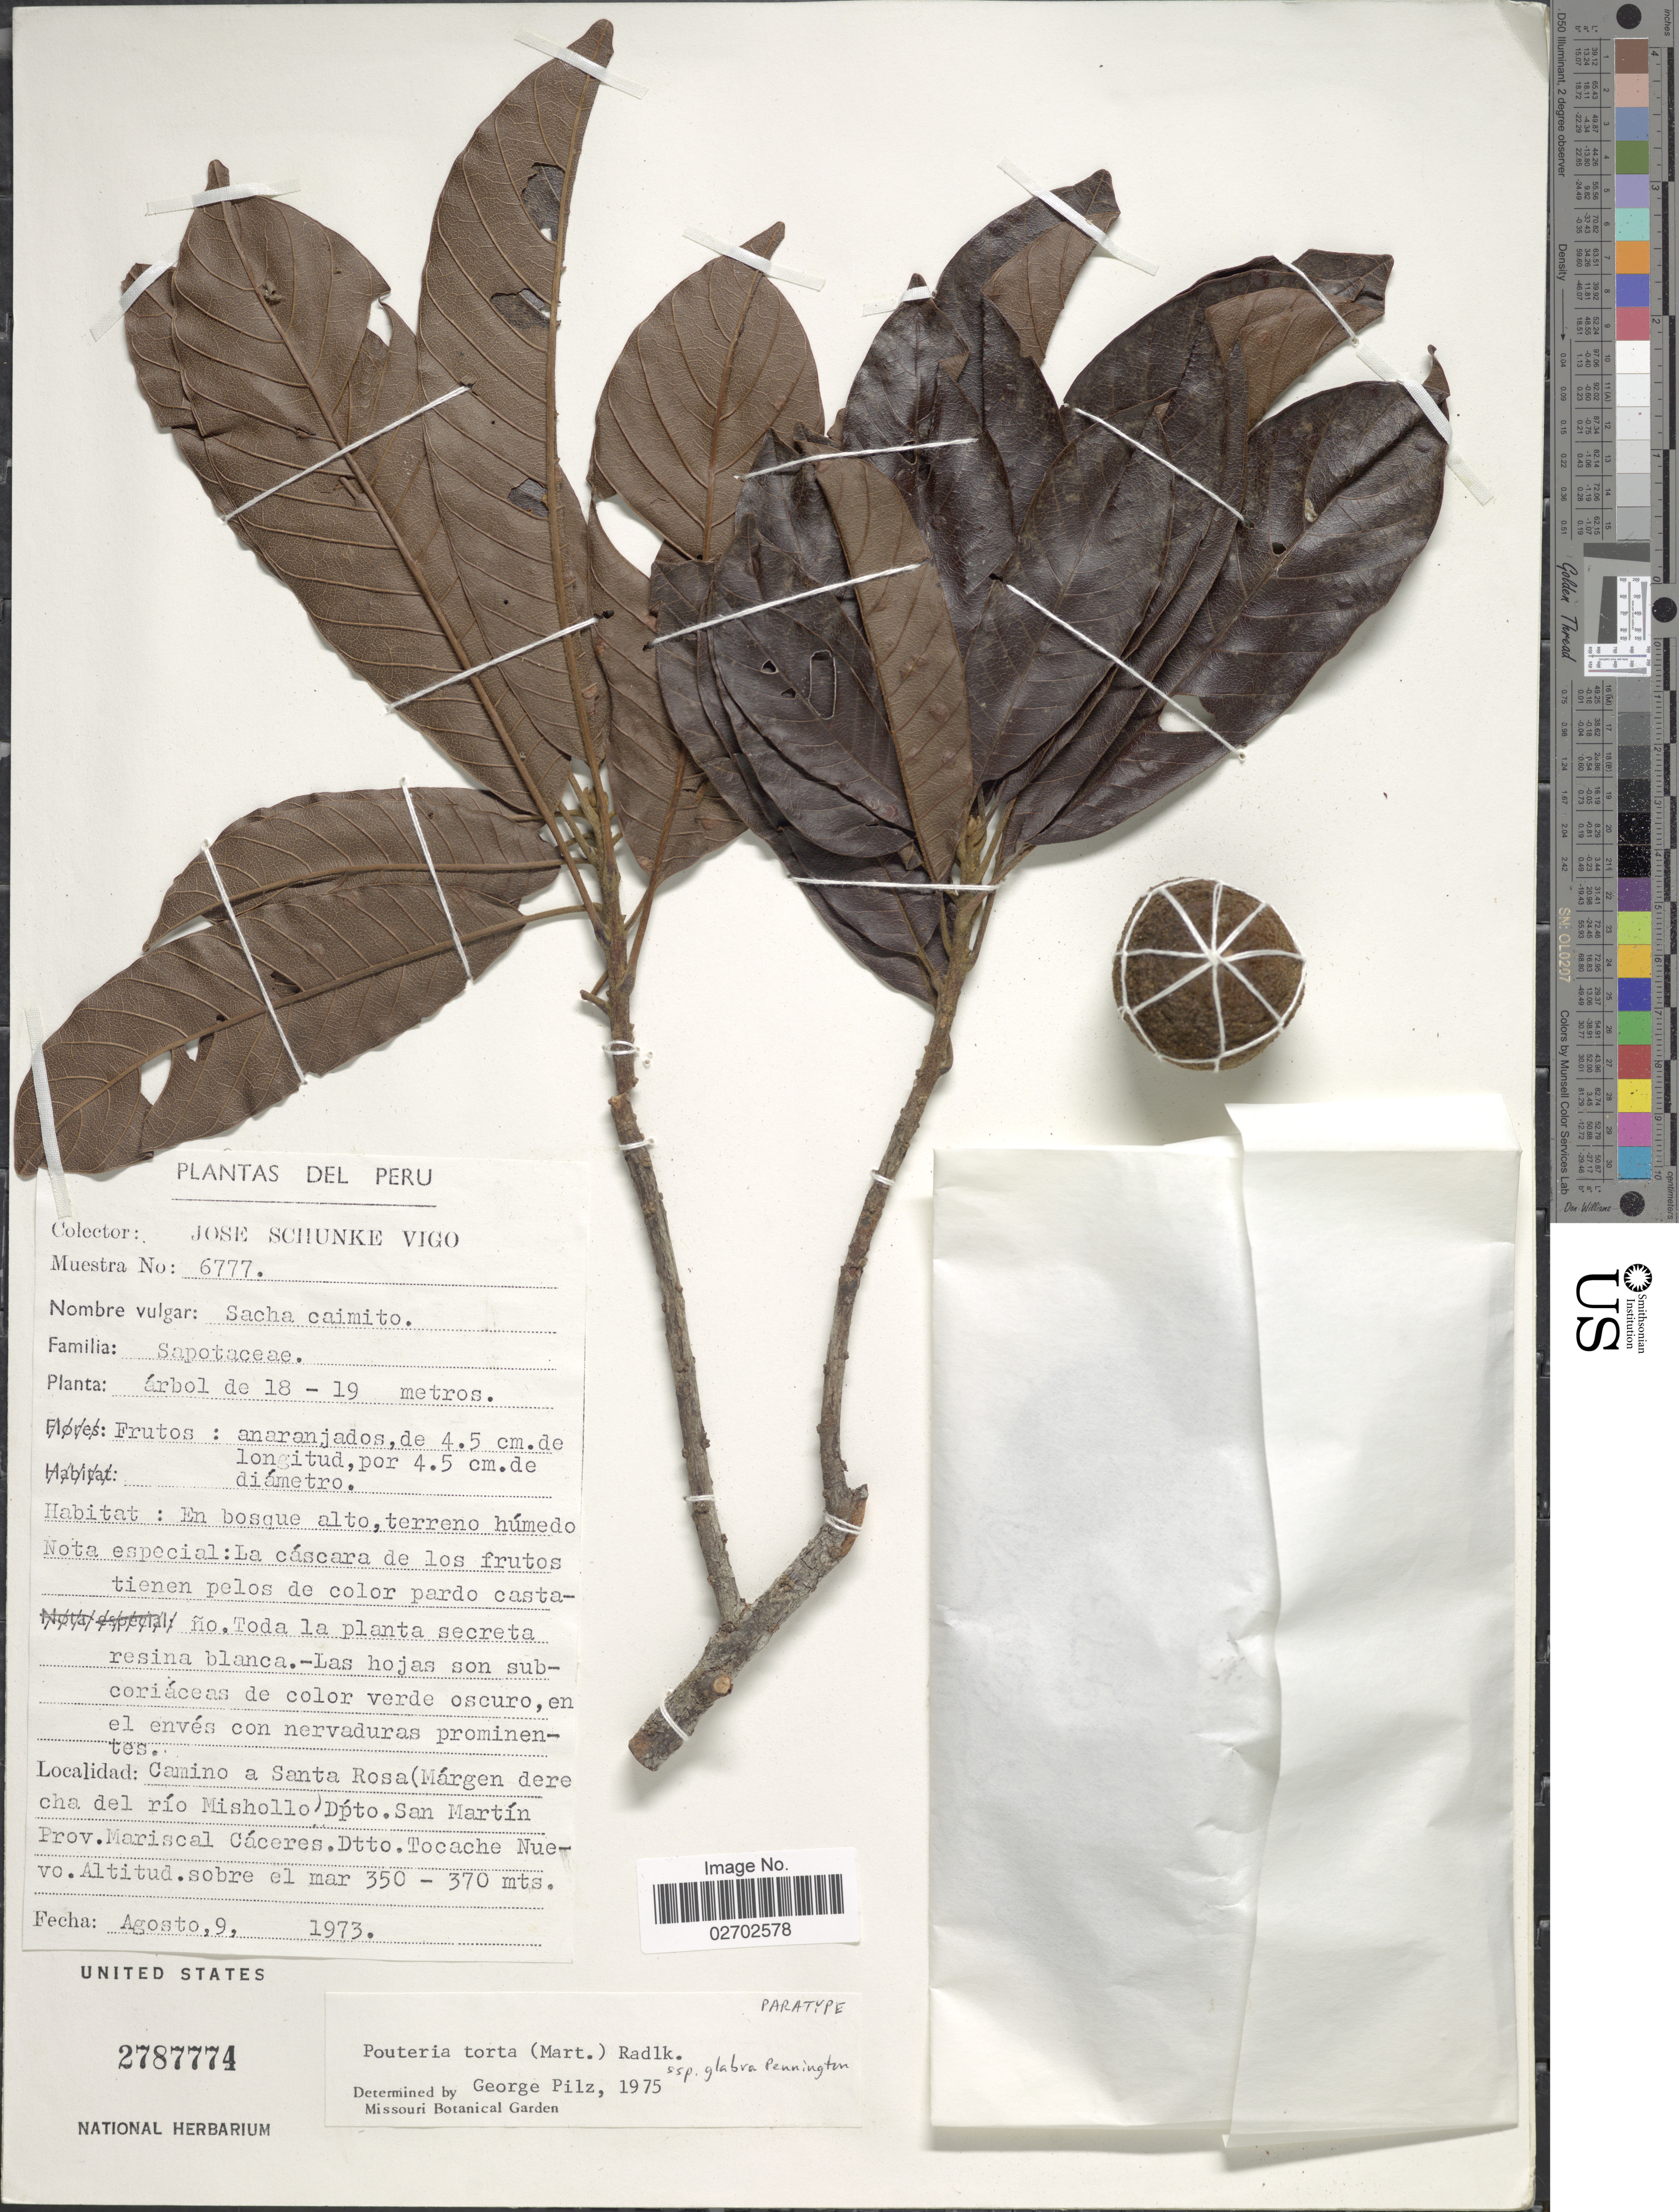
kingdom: Plantae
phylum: Tracheophyta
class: Magnoliopsida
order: Ericales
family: Sapotaceae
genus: Pouteria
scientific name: Pouteria torta subsp. glabra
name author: T.D. Penn.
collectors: J. Schunke Vigo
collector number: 6777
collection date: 1973-08-09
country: Peru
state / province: San Martín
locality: Camino a Santa Rosa (Margen derecha del rio Mishollo) Dpto. San Martin. Prov. Mariscal Caceres. Dtto. Tocache Nuevo.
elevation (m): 350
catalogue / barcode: US 2787774